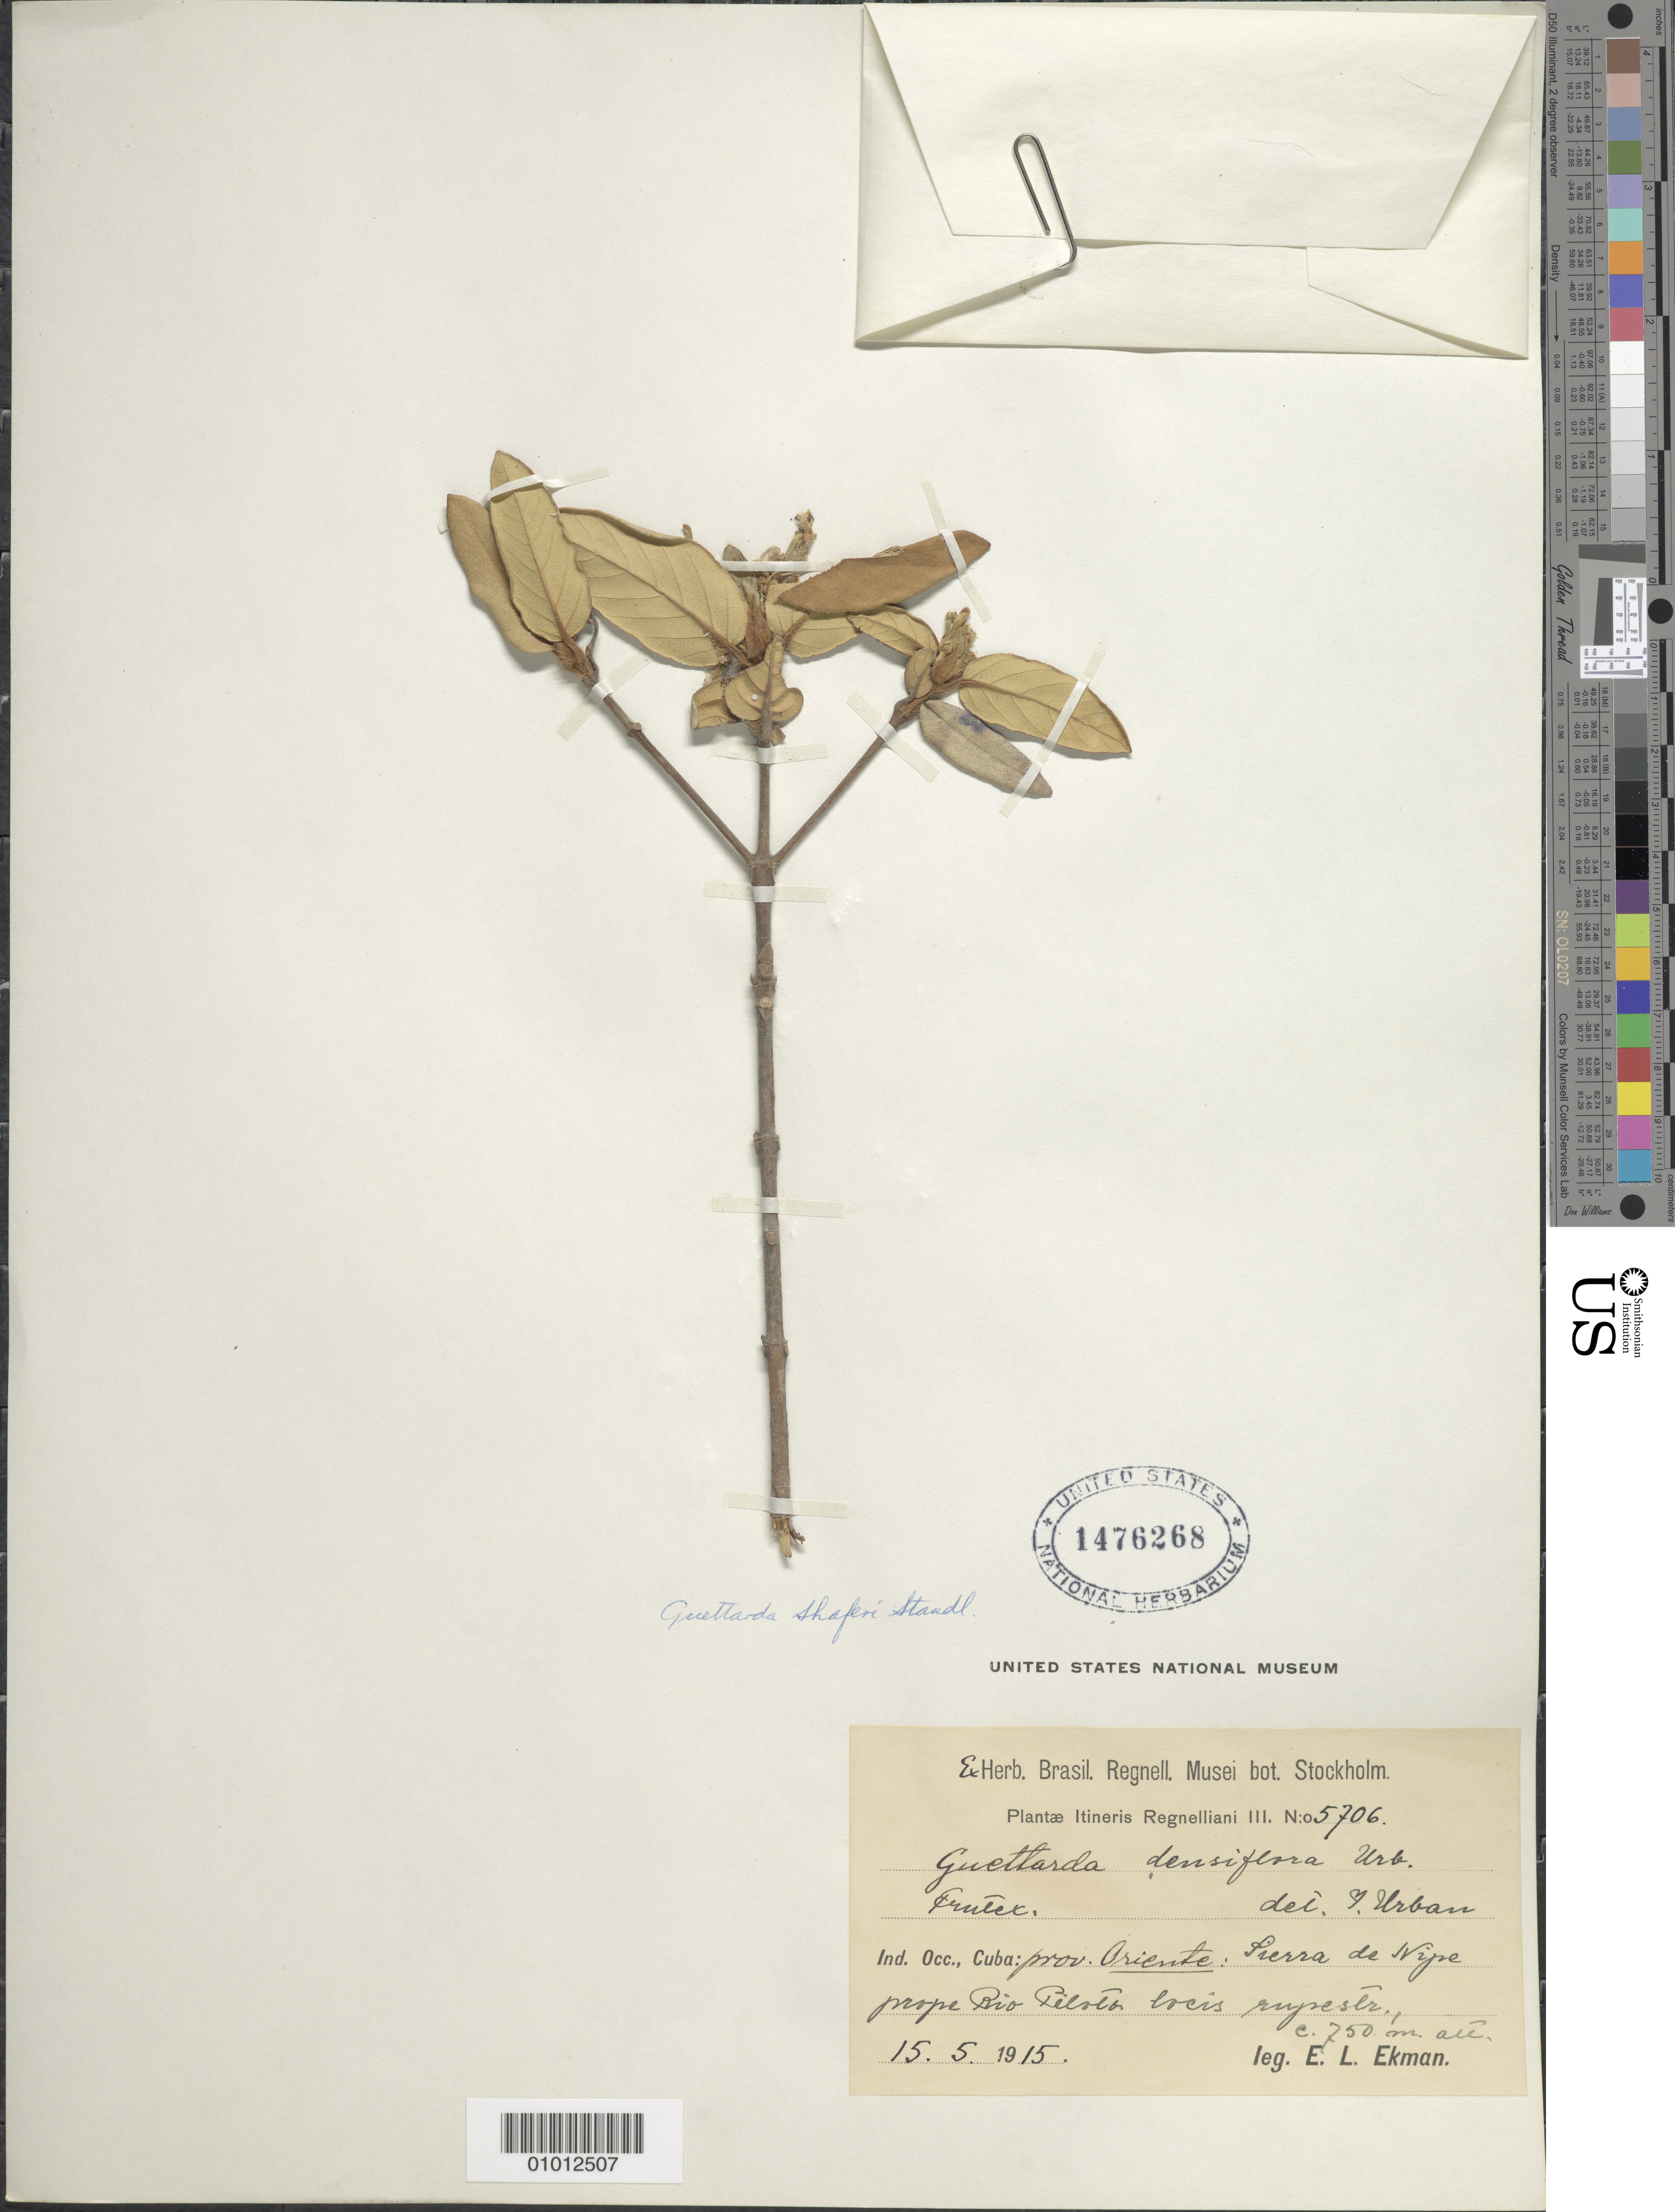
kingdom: Plantae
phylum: Tracheophyta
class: Magnoliopsida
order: Gentianales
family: Rubiaceae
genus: Guettarda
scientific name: Guettarda shaferi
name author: Standl.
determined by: Liogier, Alain H.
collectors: E. L. Ekman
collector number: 5706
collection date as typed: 15 May 1915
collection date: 1915-05-15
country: Cuba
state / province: Holguín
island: Cuba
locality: Sierra de Nipe, prope Rio Pelota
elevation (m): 750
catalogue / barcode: US 1476268